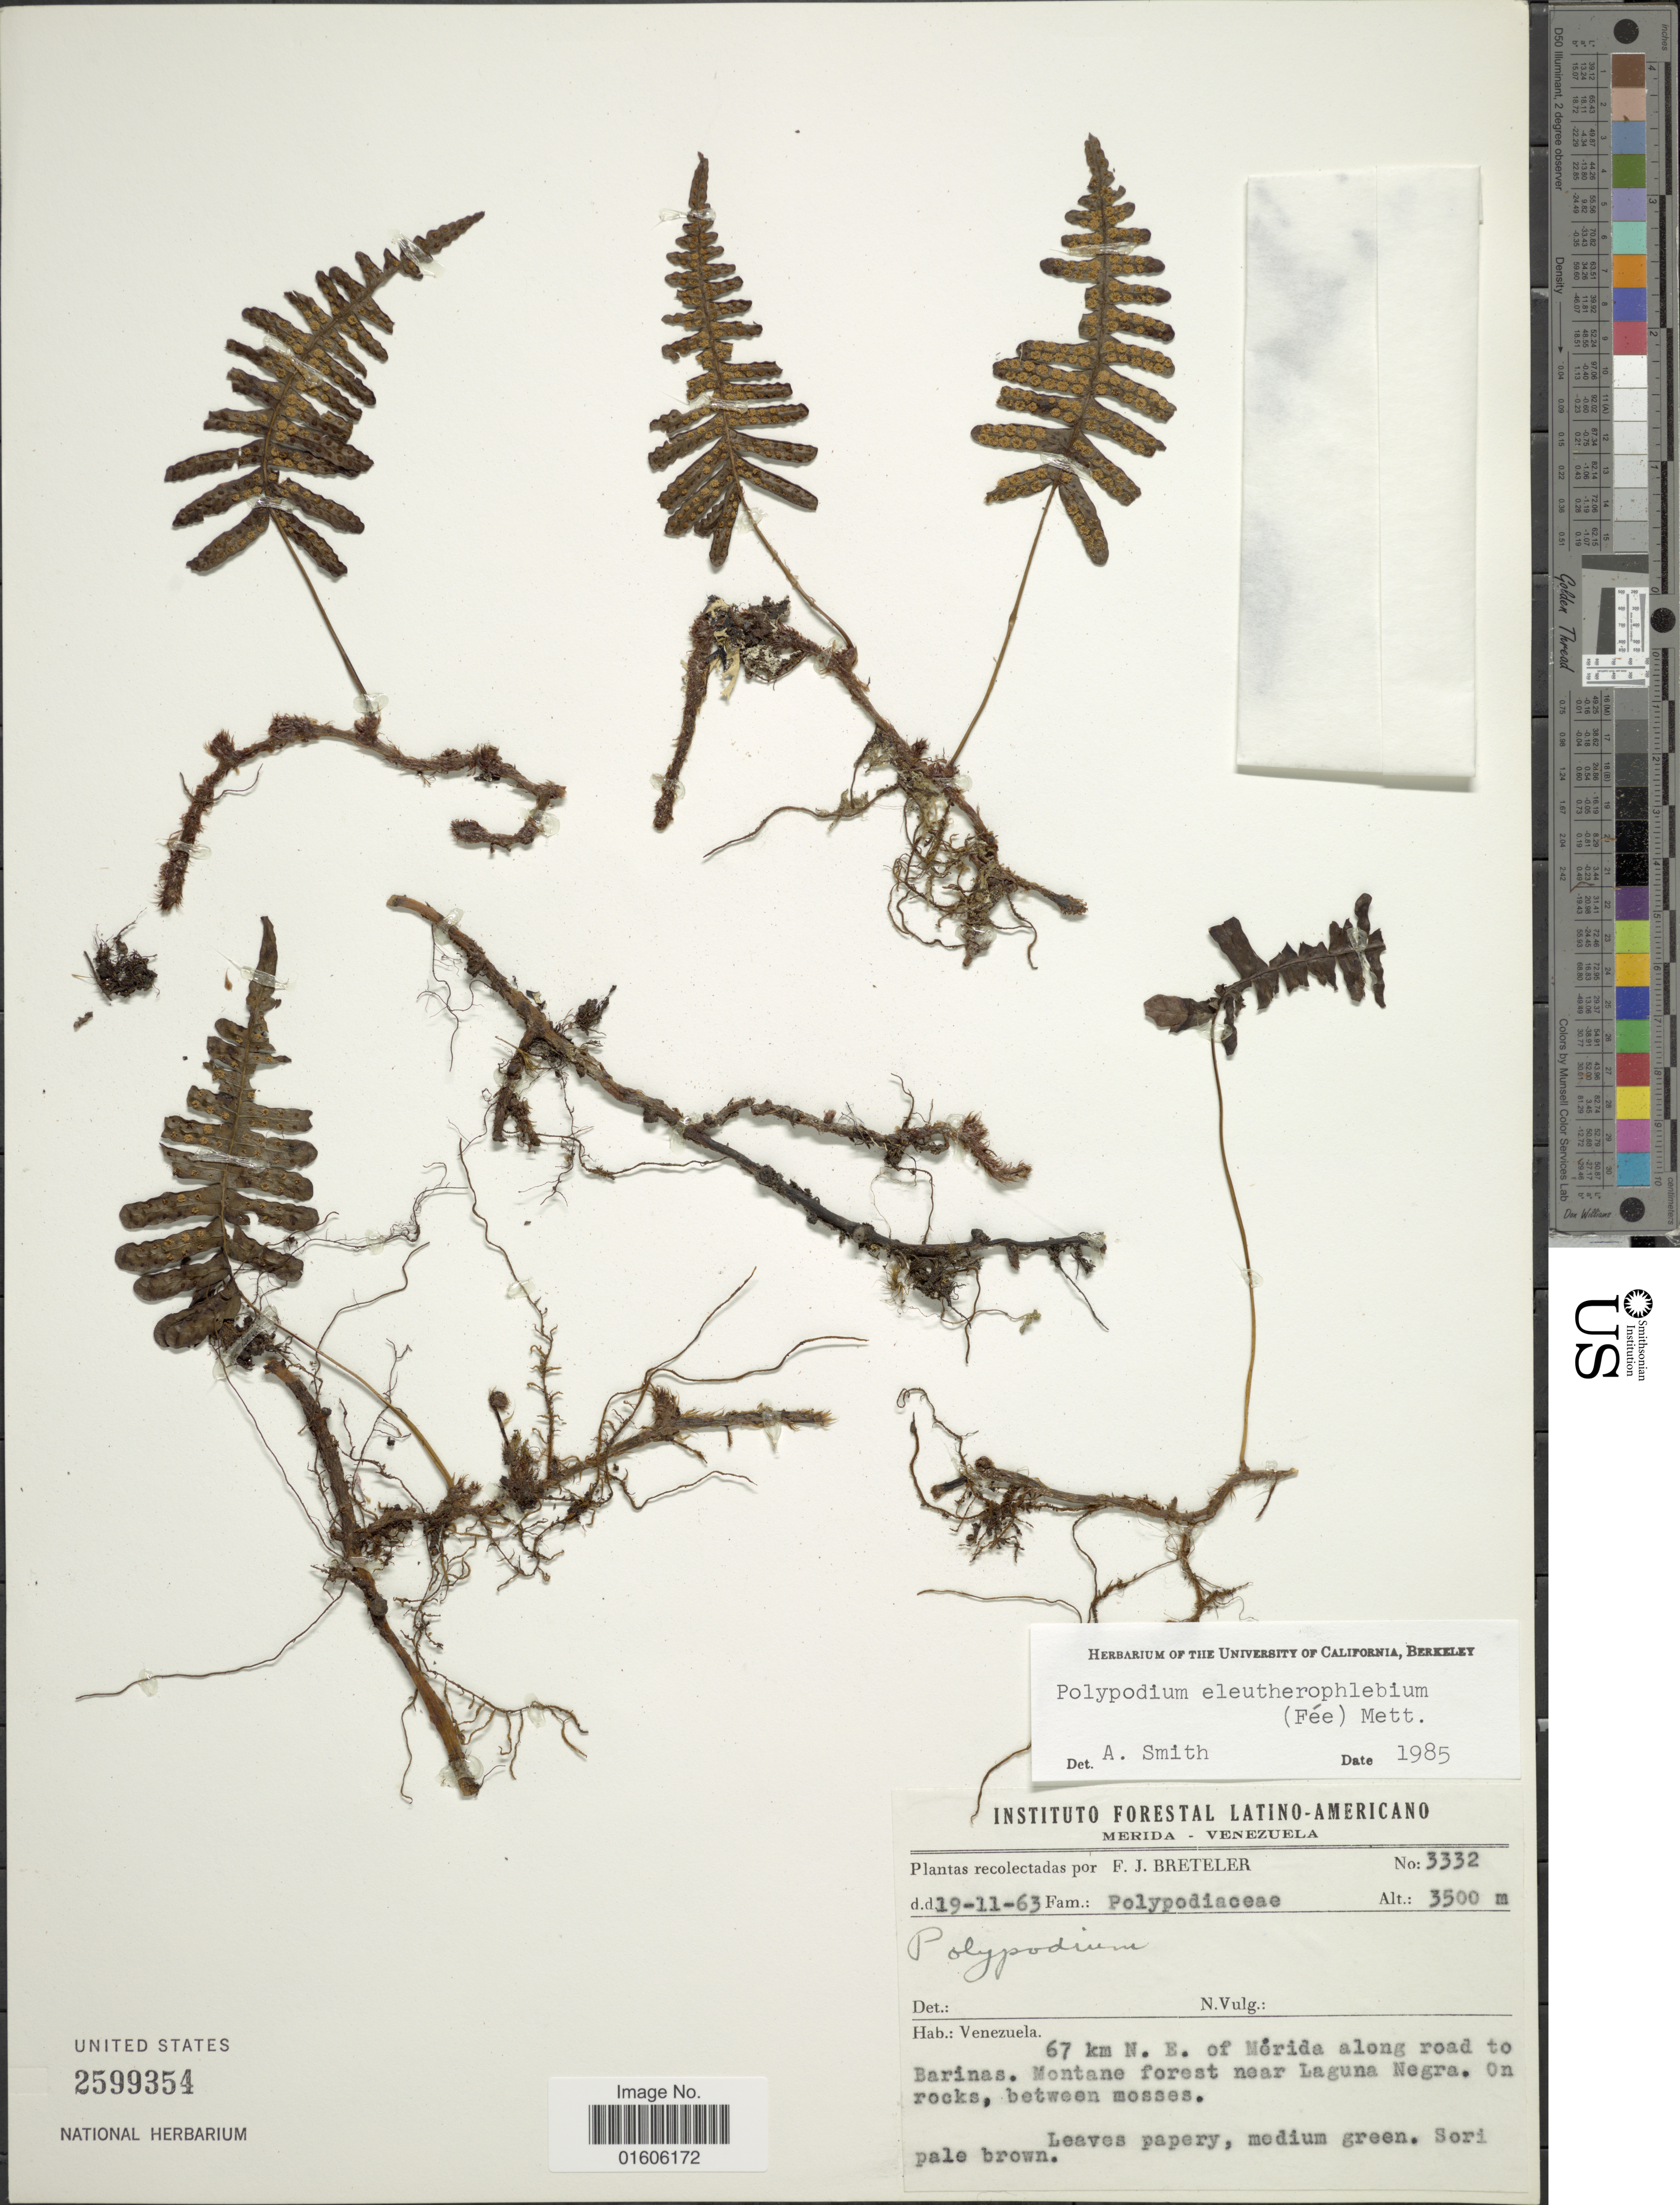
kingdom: Plantae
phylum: Tracheophyta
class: Polypodiopsida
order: Polypodiales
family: Polypodiaceae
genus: Serpocaulon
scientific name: Serpocaulon eleutherophlebium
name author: (Fée) A.R. Sm.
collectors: F. J. Breteler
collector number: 3332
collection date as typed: Transcribed d/m/y: 19/11/63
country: Venezuela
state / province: Mérida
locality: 67 km N.E. of Mérida along road to Barinas. Montane forest near Laguna Negra. On rocks, between mosses.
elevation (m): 3500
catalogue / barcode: US 2599354